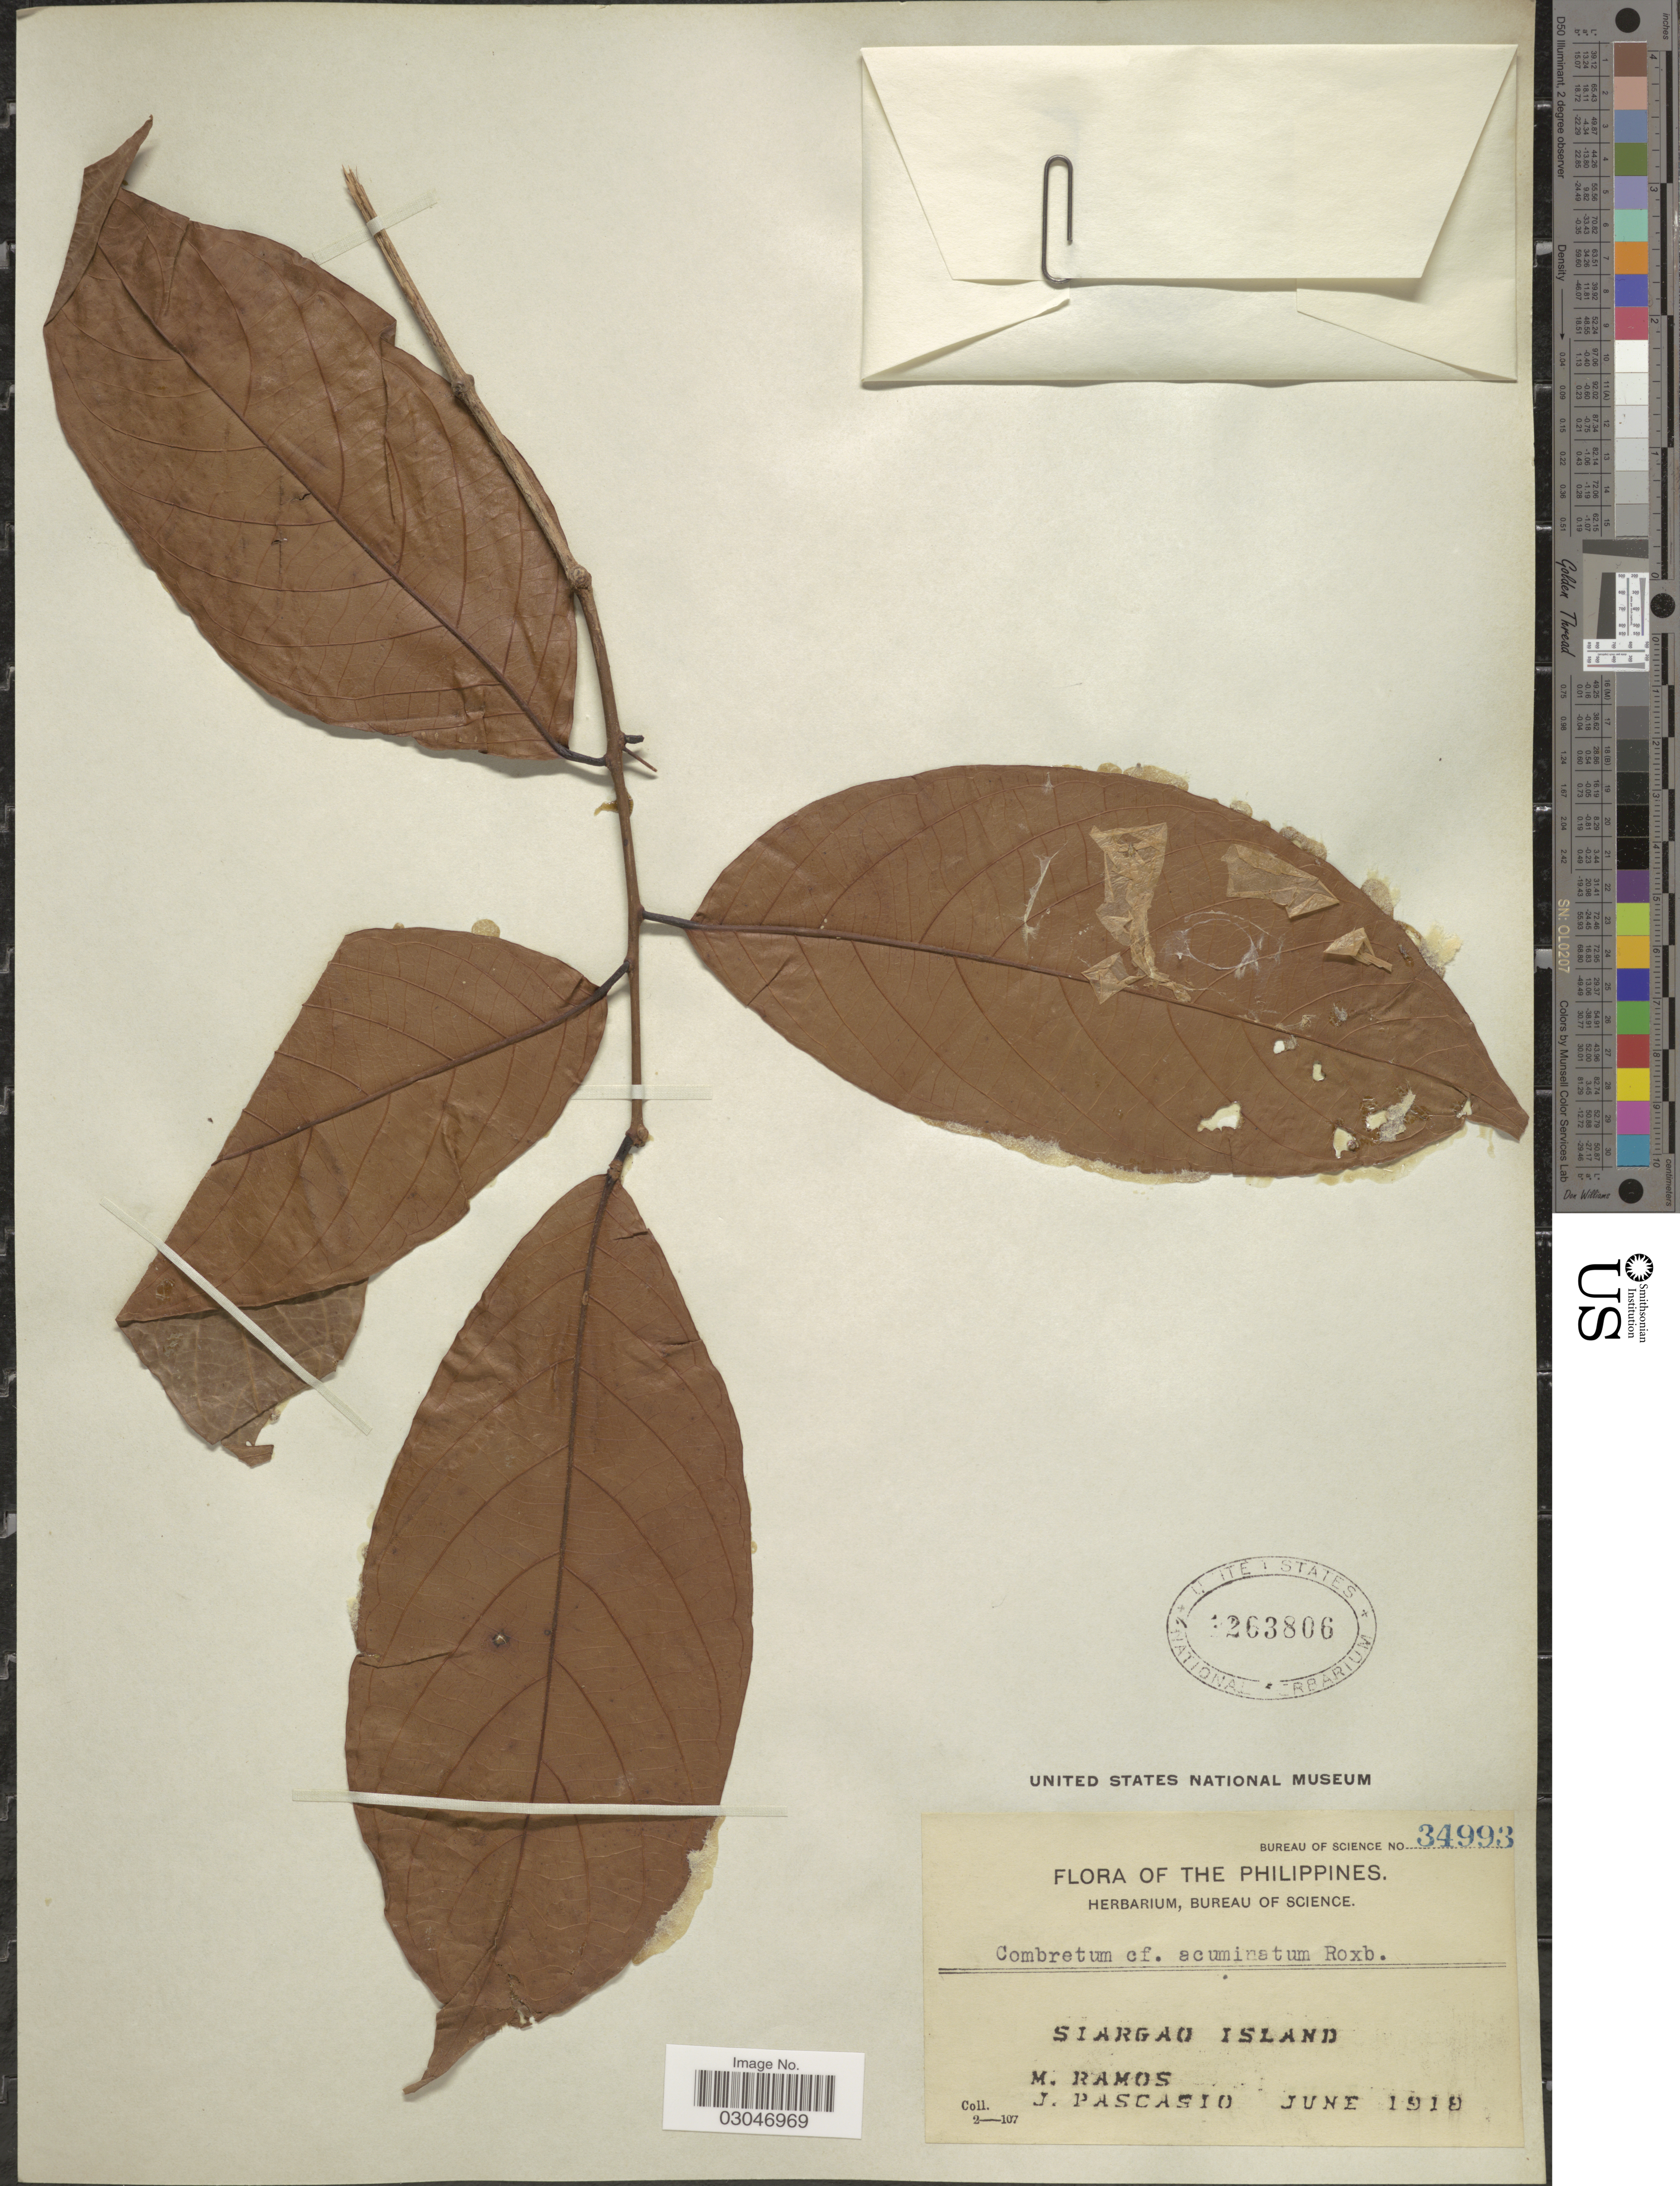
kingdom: Plantae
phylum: Tracheophyta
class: Magnoliopsida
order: Myrtales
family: Combretaceae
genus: Combretum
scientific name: Combretum acuminatum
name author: Roxb.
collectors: M. Ramos & J. Pascasio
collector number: Bureau of Science 34993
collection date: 1918-06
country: Philippines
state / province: Caraga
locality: Siargao Island.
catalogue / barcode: US 1263806